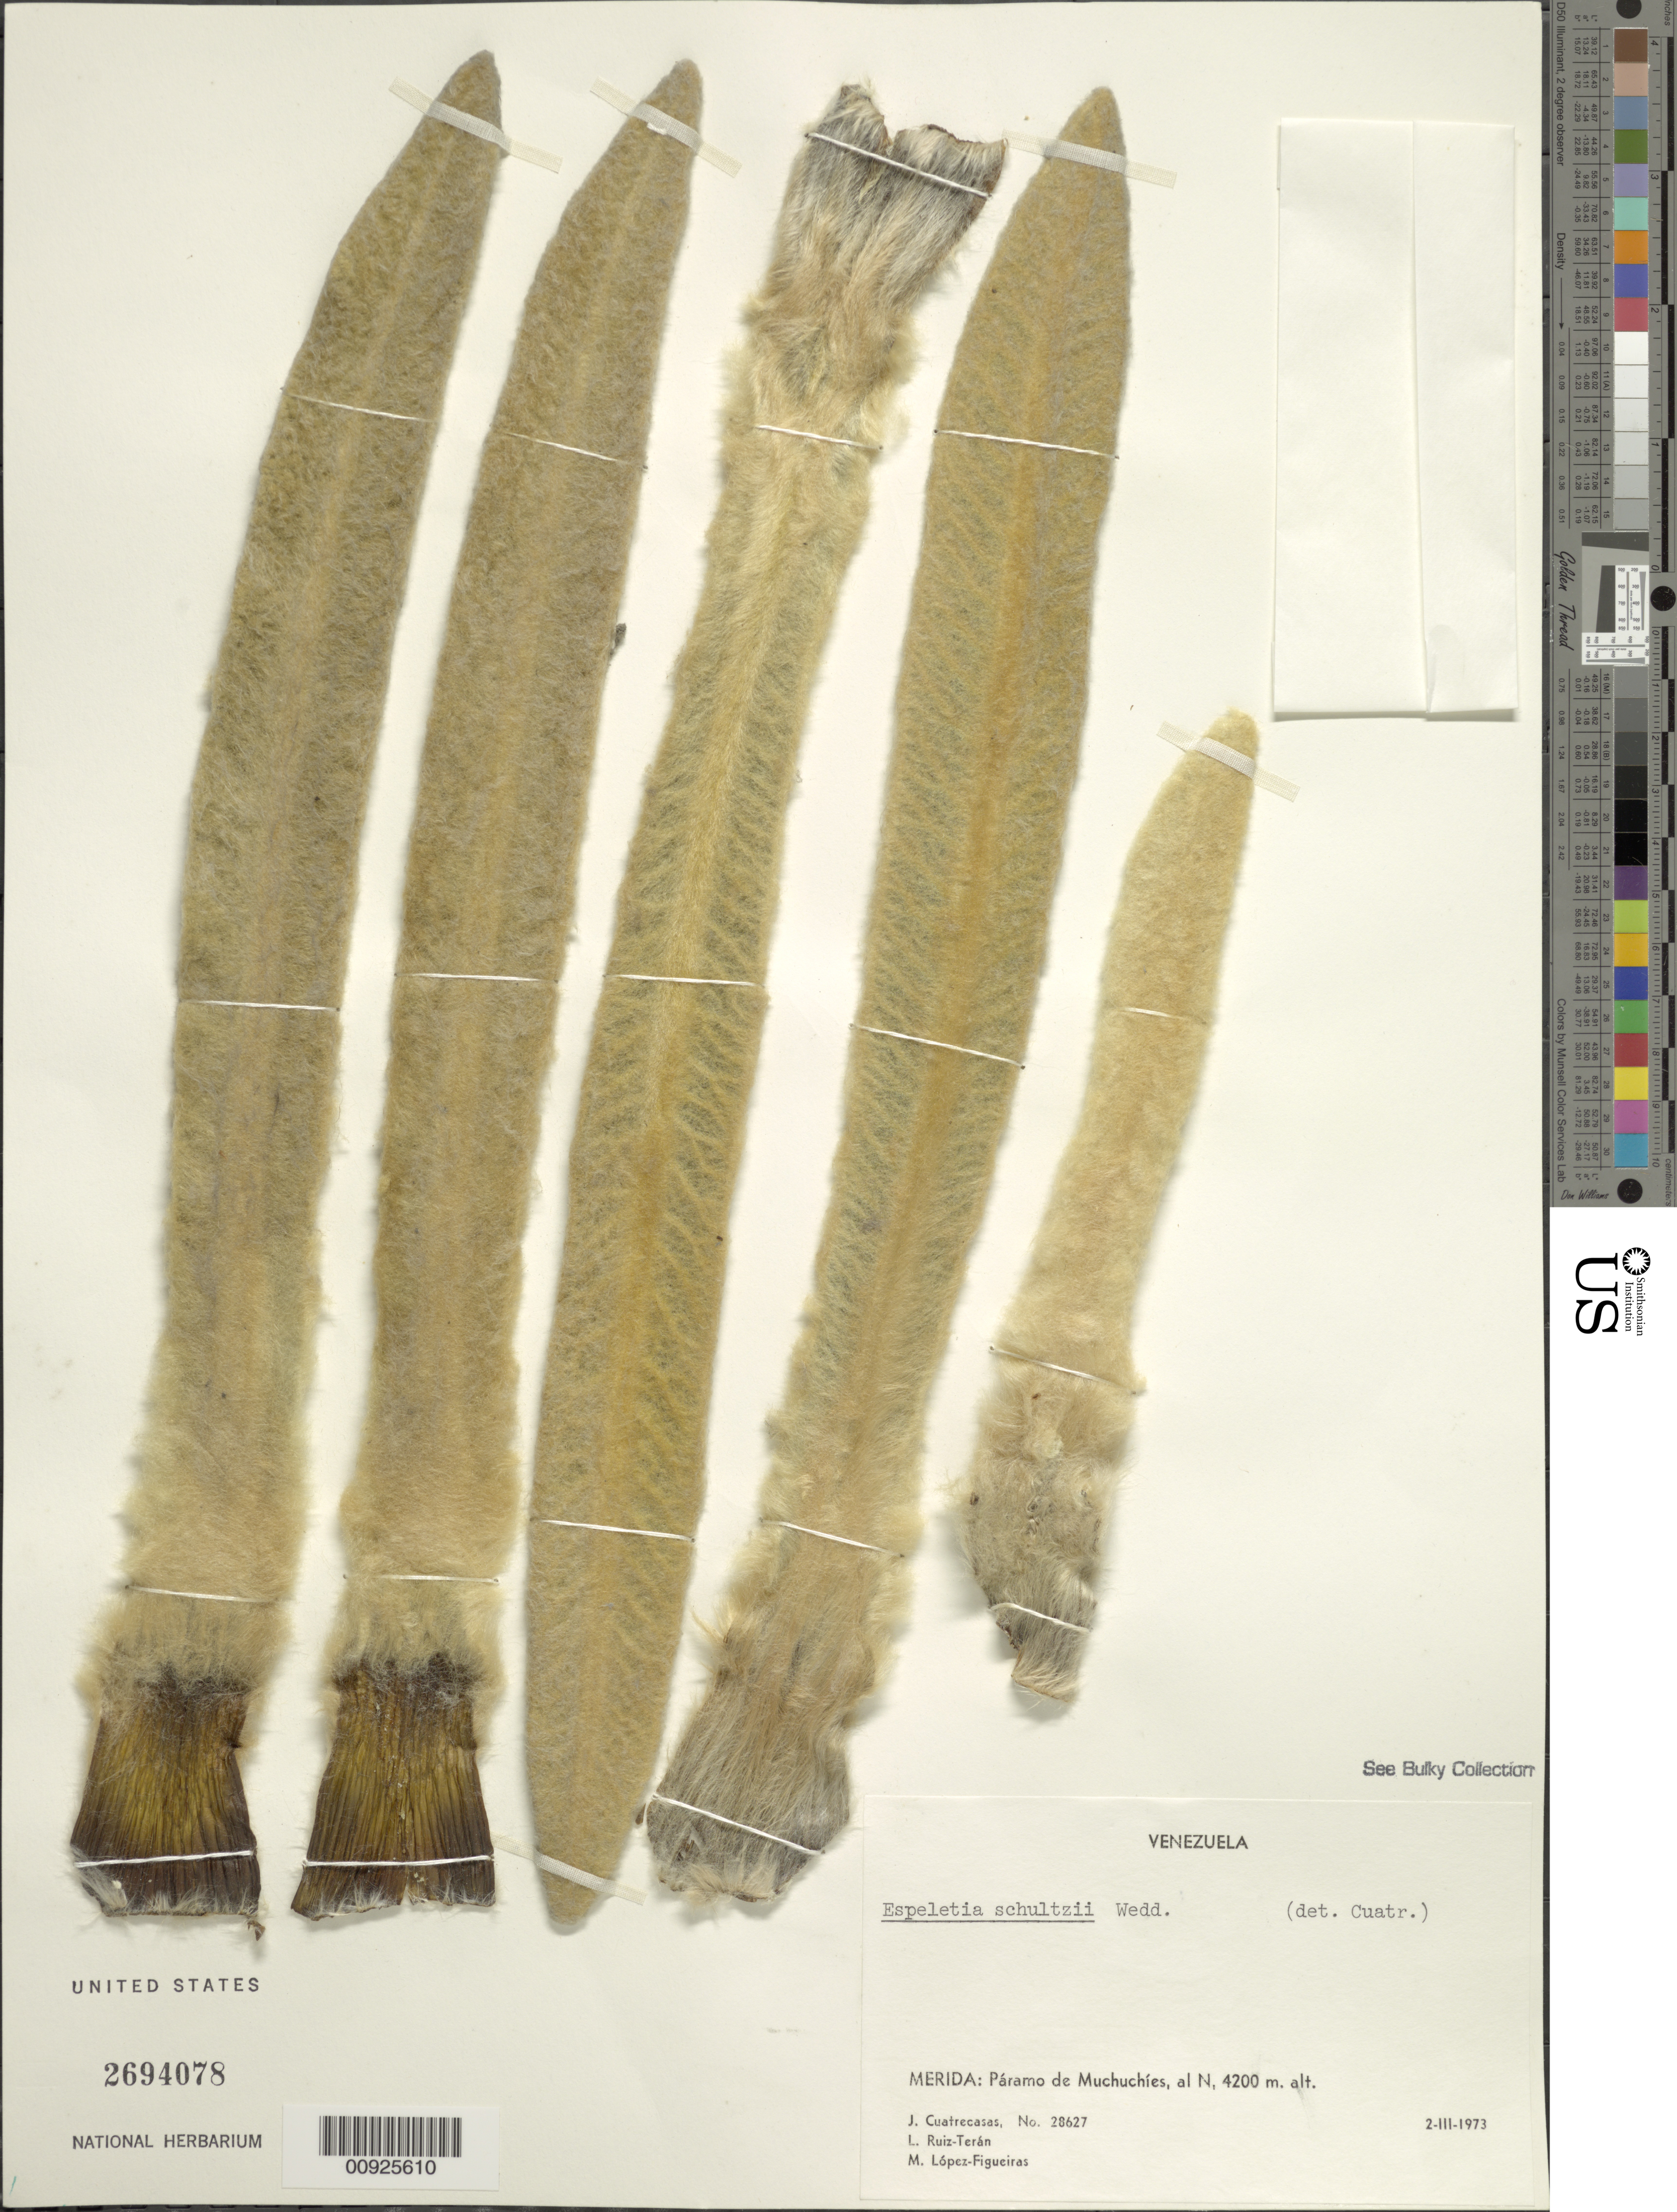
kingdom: Plantae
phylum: Tracheophyta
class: Magnoliopsida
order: Asterales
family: Asteraceae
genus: Espeletia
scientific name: Espeletia schultzii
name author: Wedd.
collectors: J. Cuatrecasas, L. E. Ruíz-Terán & M. López Figueiras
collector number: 28627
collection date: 1973-03-02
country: Venezuela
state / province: Mérida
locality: P. de Mucuchíes. Páramo de Mucuchíes, al N.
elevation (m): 4200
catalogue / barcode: US 2694078